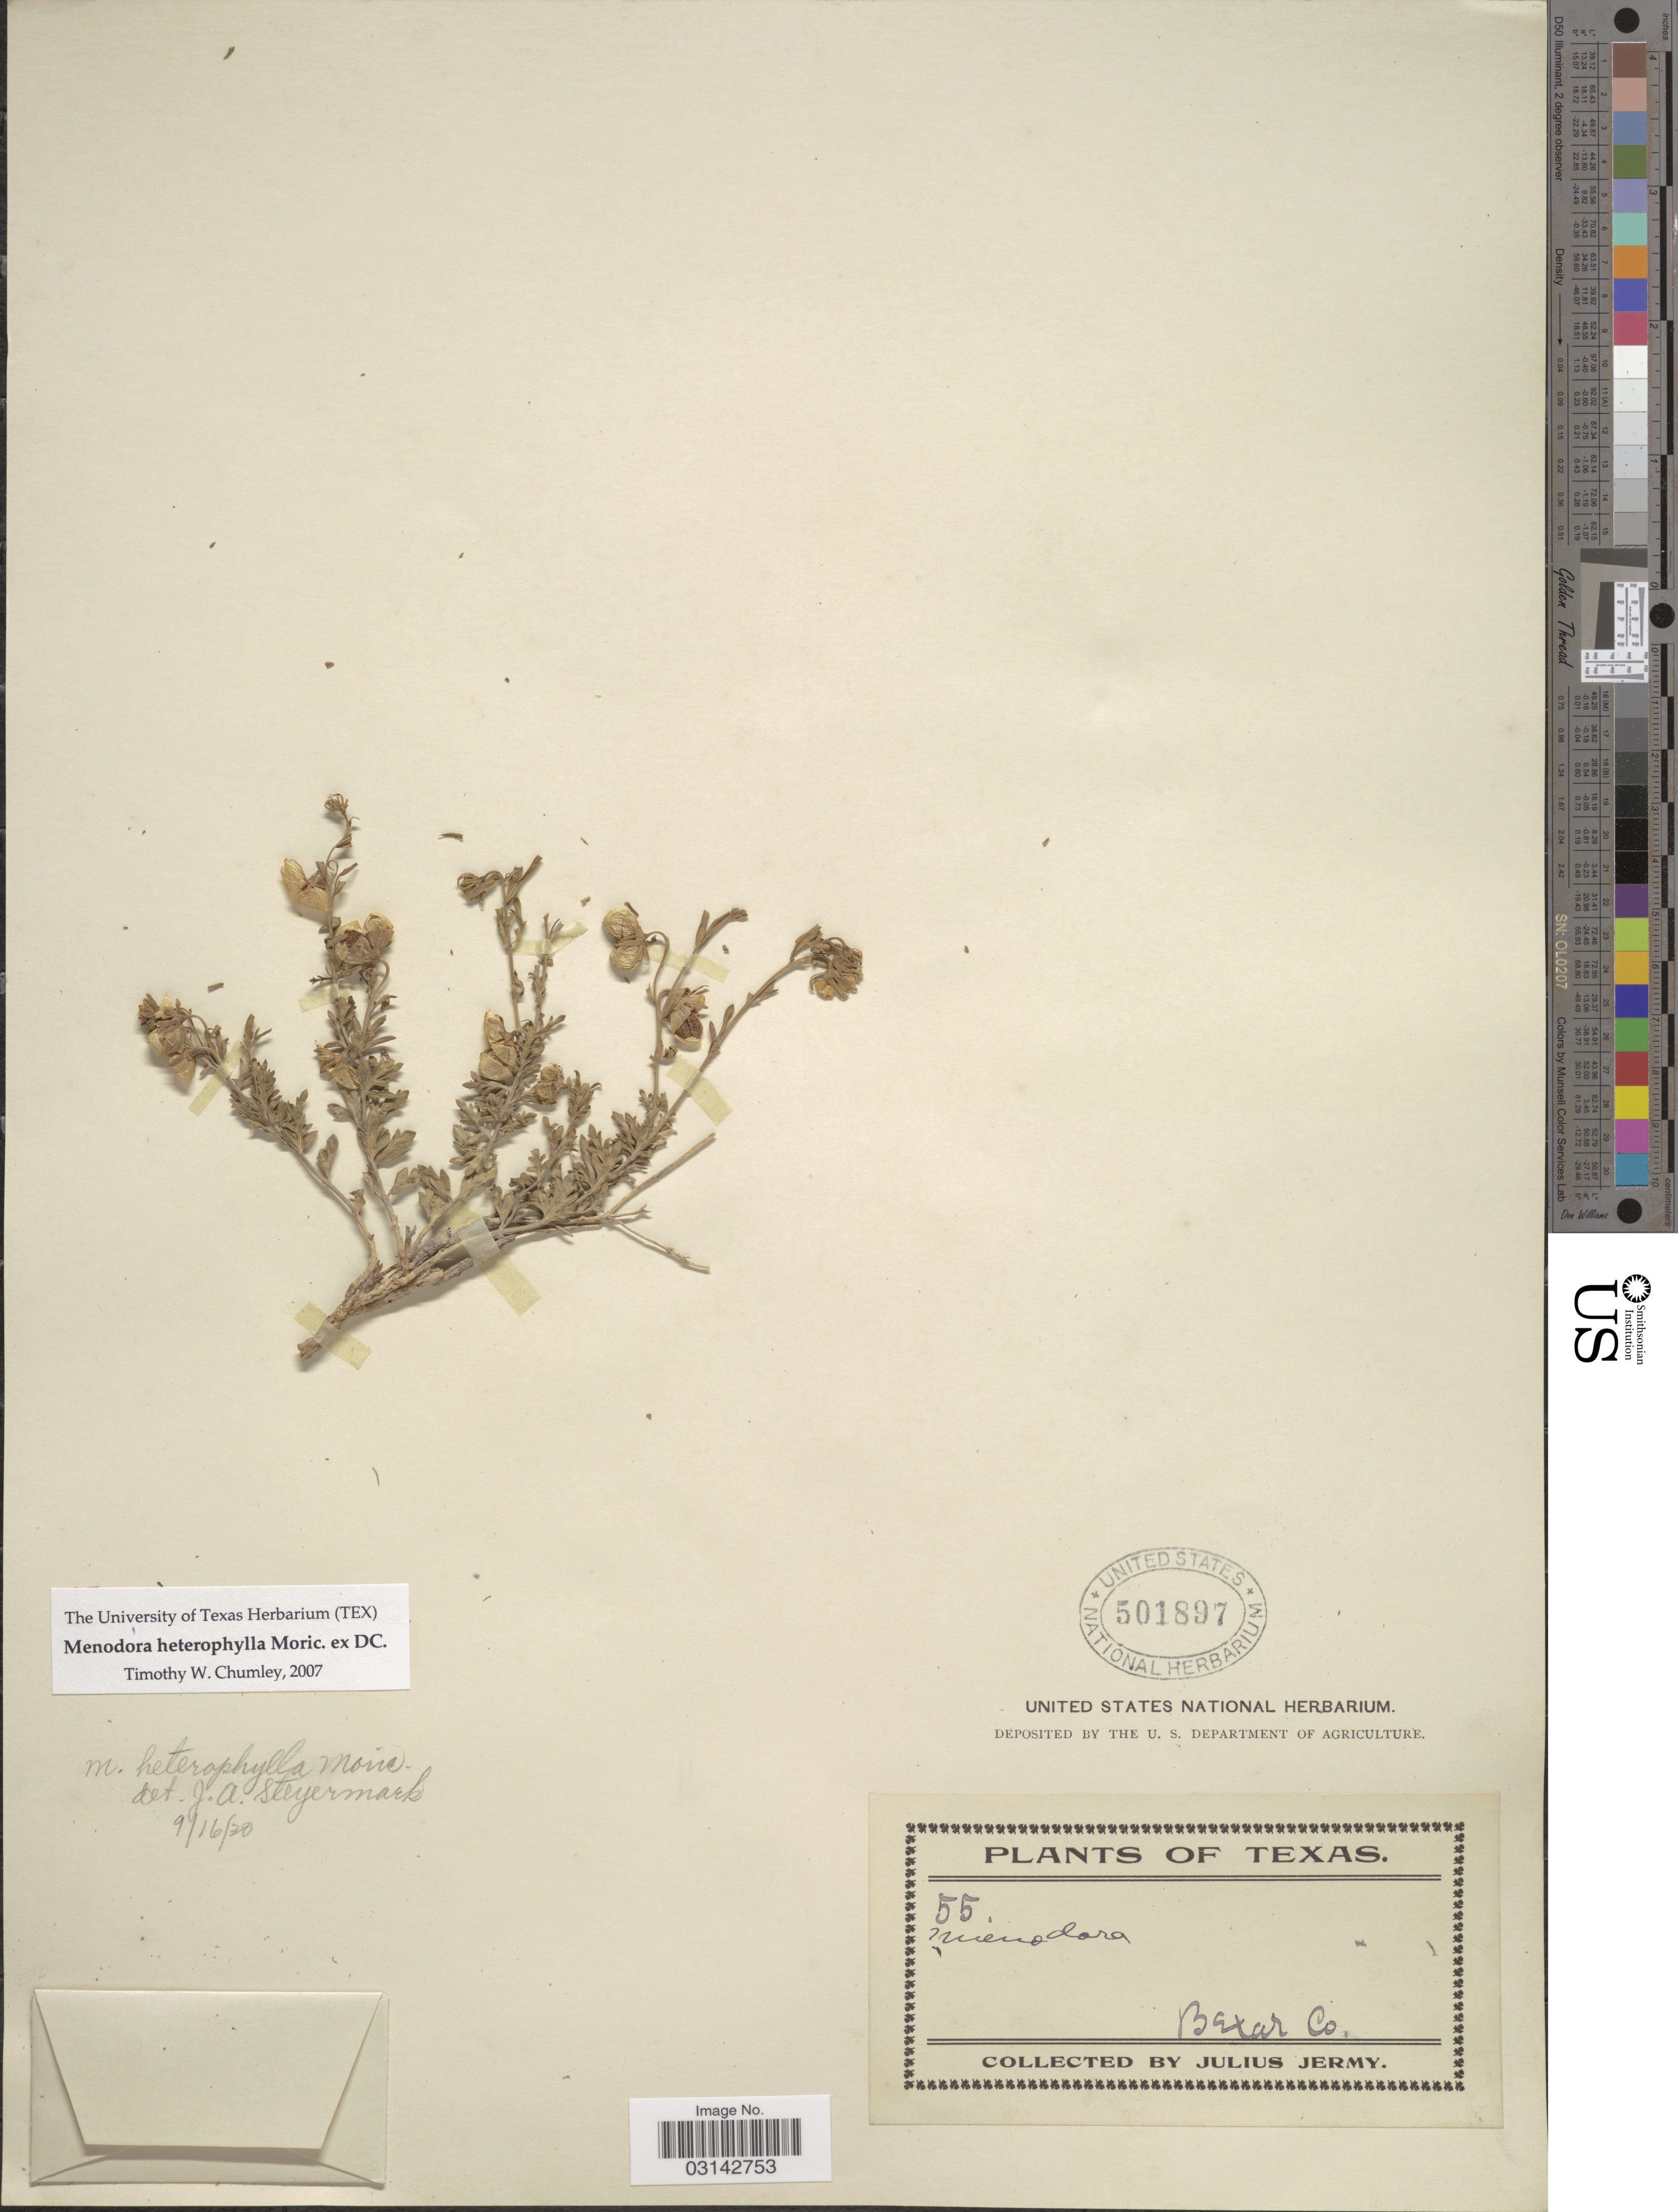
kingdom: Plantae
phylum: Tracheophyta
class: Magnoliopsida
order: Lamiales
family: Oleaceae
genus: Menodora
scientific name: Menodora heterophylla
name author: Moric. ex A. DC.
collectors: J. Jermy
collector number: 55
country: United States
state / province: Texas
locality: Bexar Co.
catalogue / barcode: US 501897